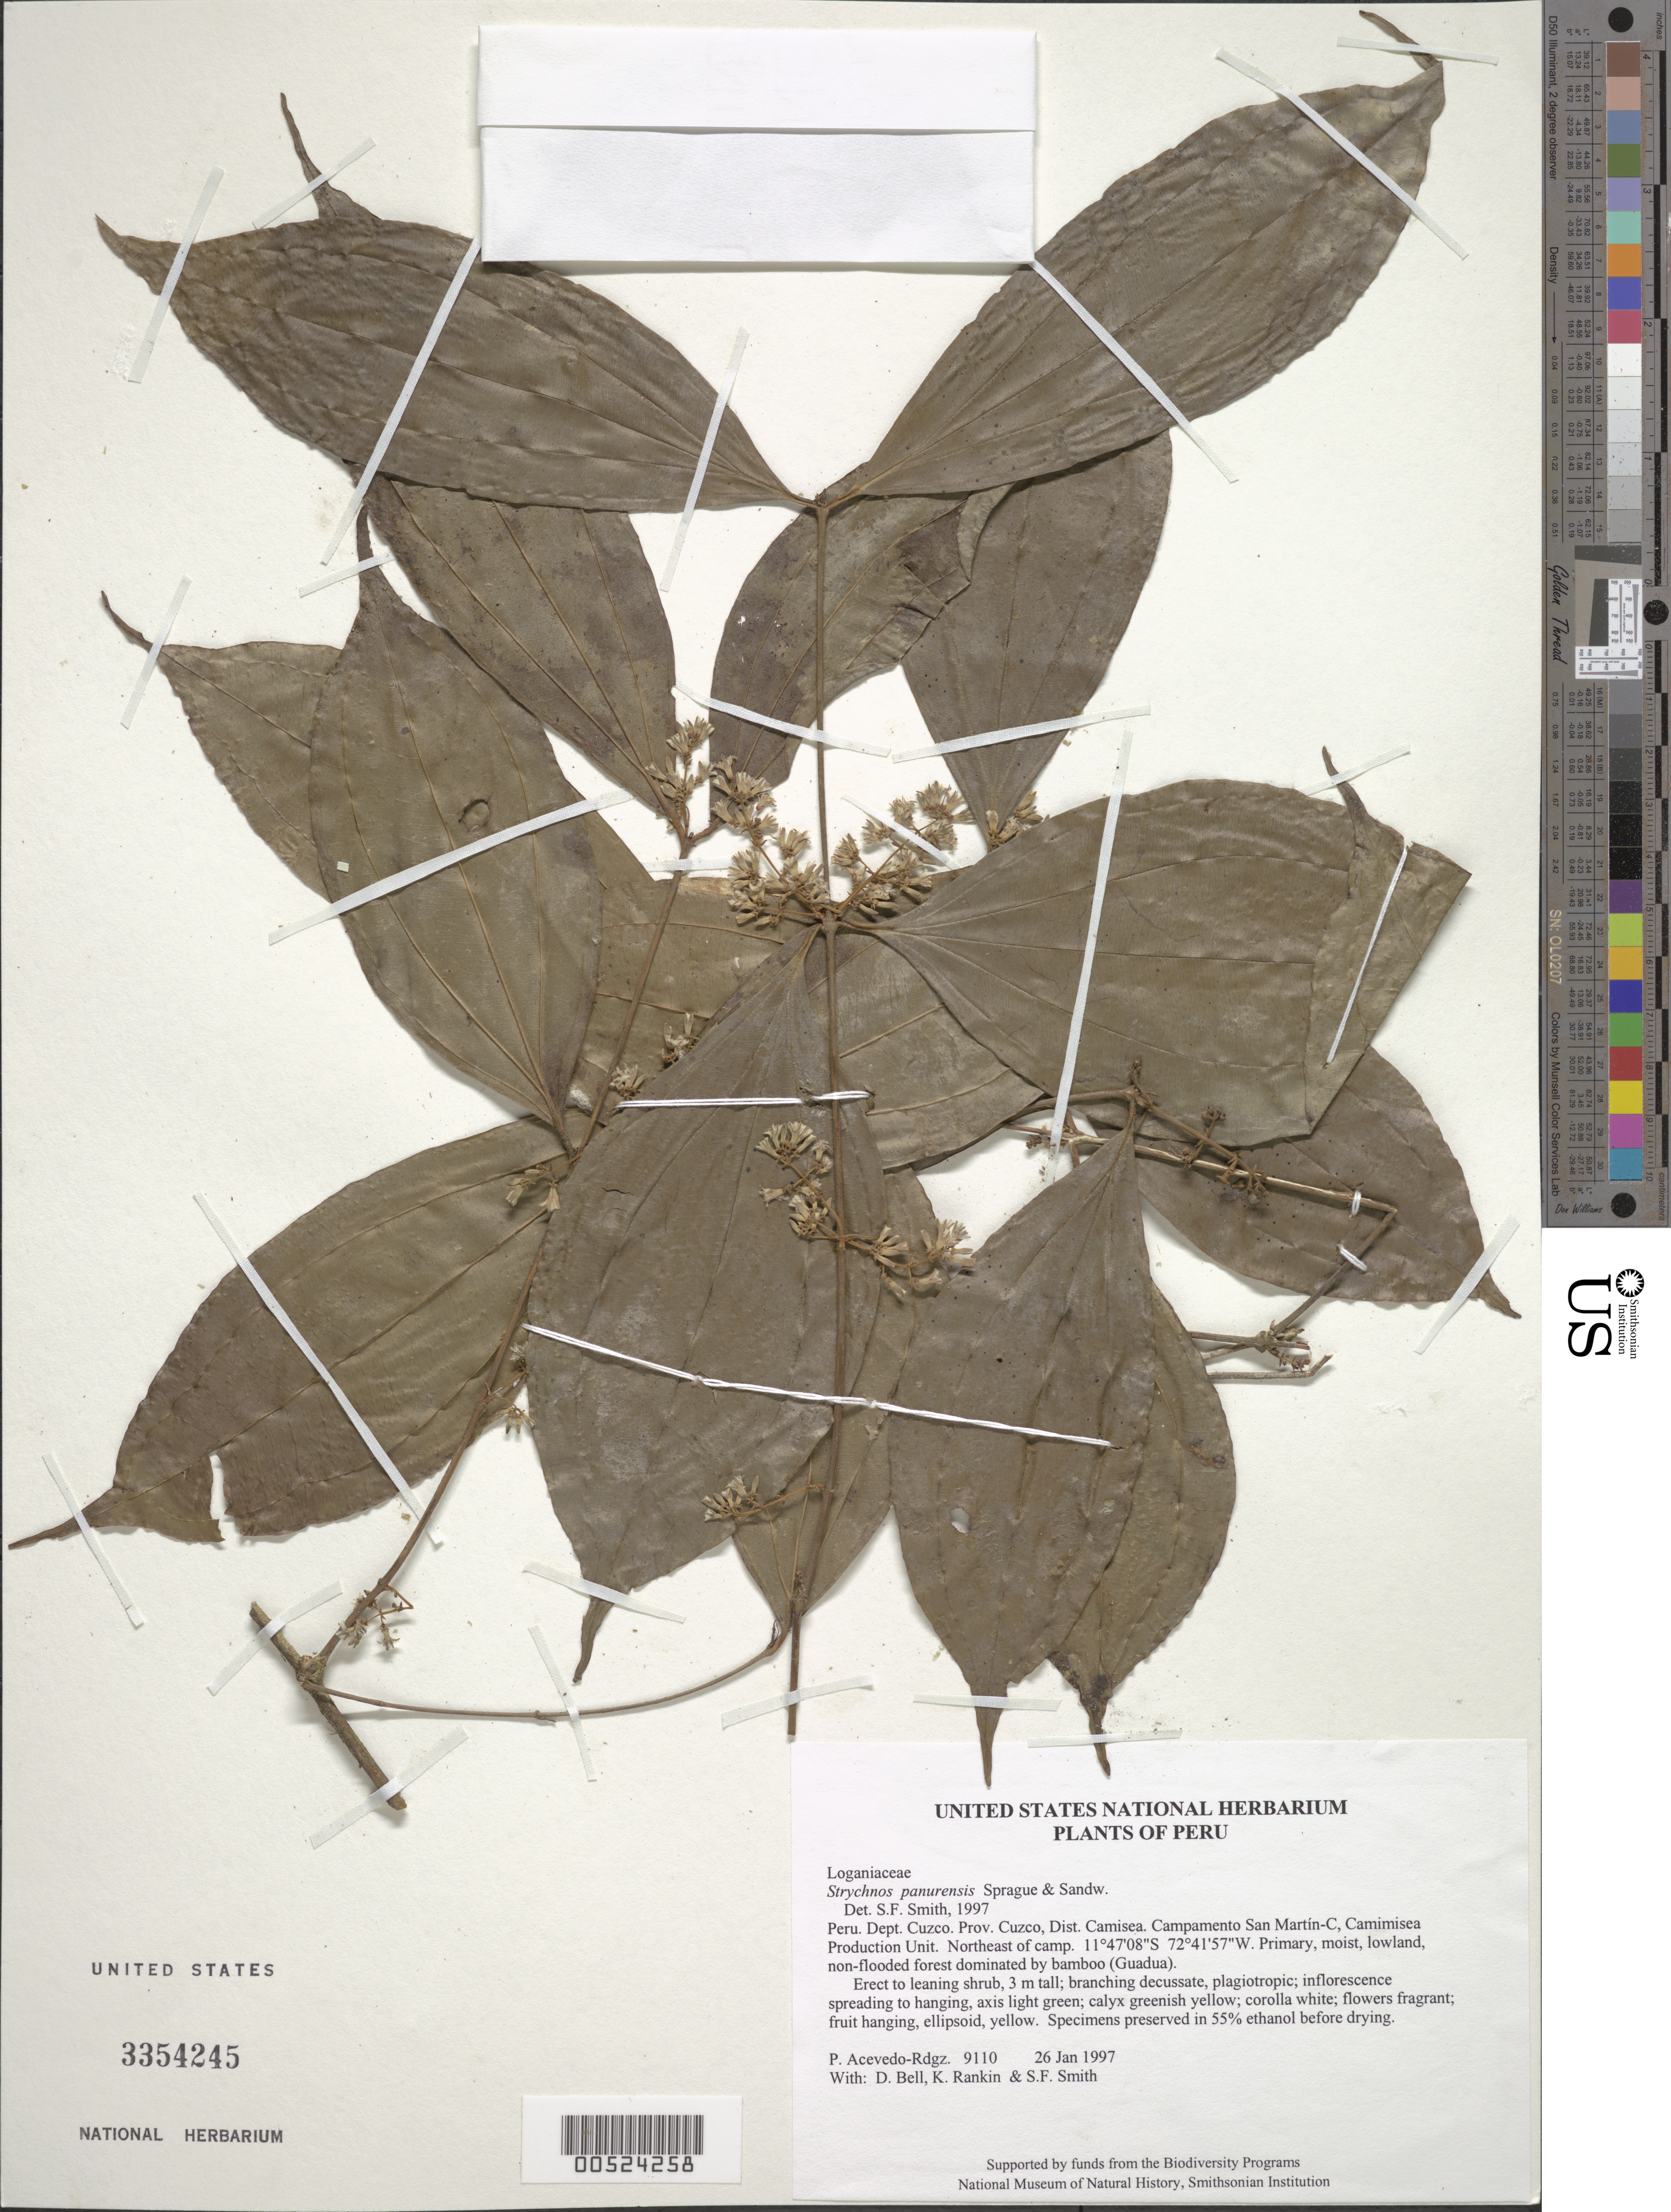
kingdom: Plantae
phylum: Tracheophyta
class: Magnoliopsida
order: Gentianales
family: Loganiaceae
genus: Strychnos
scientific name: Strychnos panurensis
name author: Sprague & Sandwith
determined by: Smith, Stephen F., (US), NMNH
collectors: P. Acevedo-Rodr., D. A. Bell, K. B. Rankin & S.F. Smith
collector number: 9110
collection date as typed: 26 Jan 1997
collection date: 1997-01-26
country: Peru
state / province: Cusco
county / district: Cusco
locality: Districto Camisea, Campamento San Martín-C, Camimisea Production Unit. Northeast of camp.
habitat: Primary, moist, lowland, non-flooded forest dominated by bamboo (Guadua).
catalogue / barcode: US 3354245